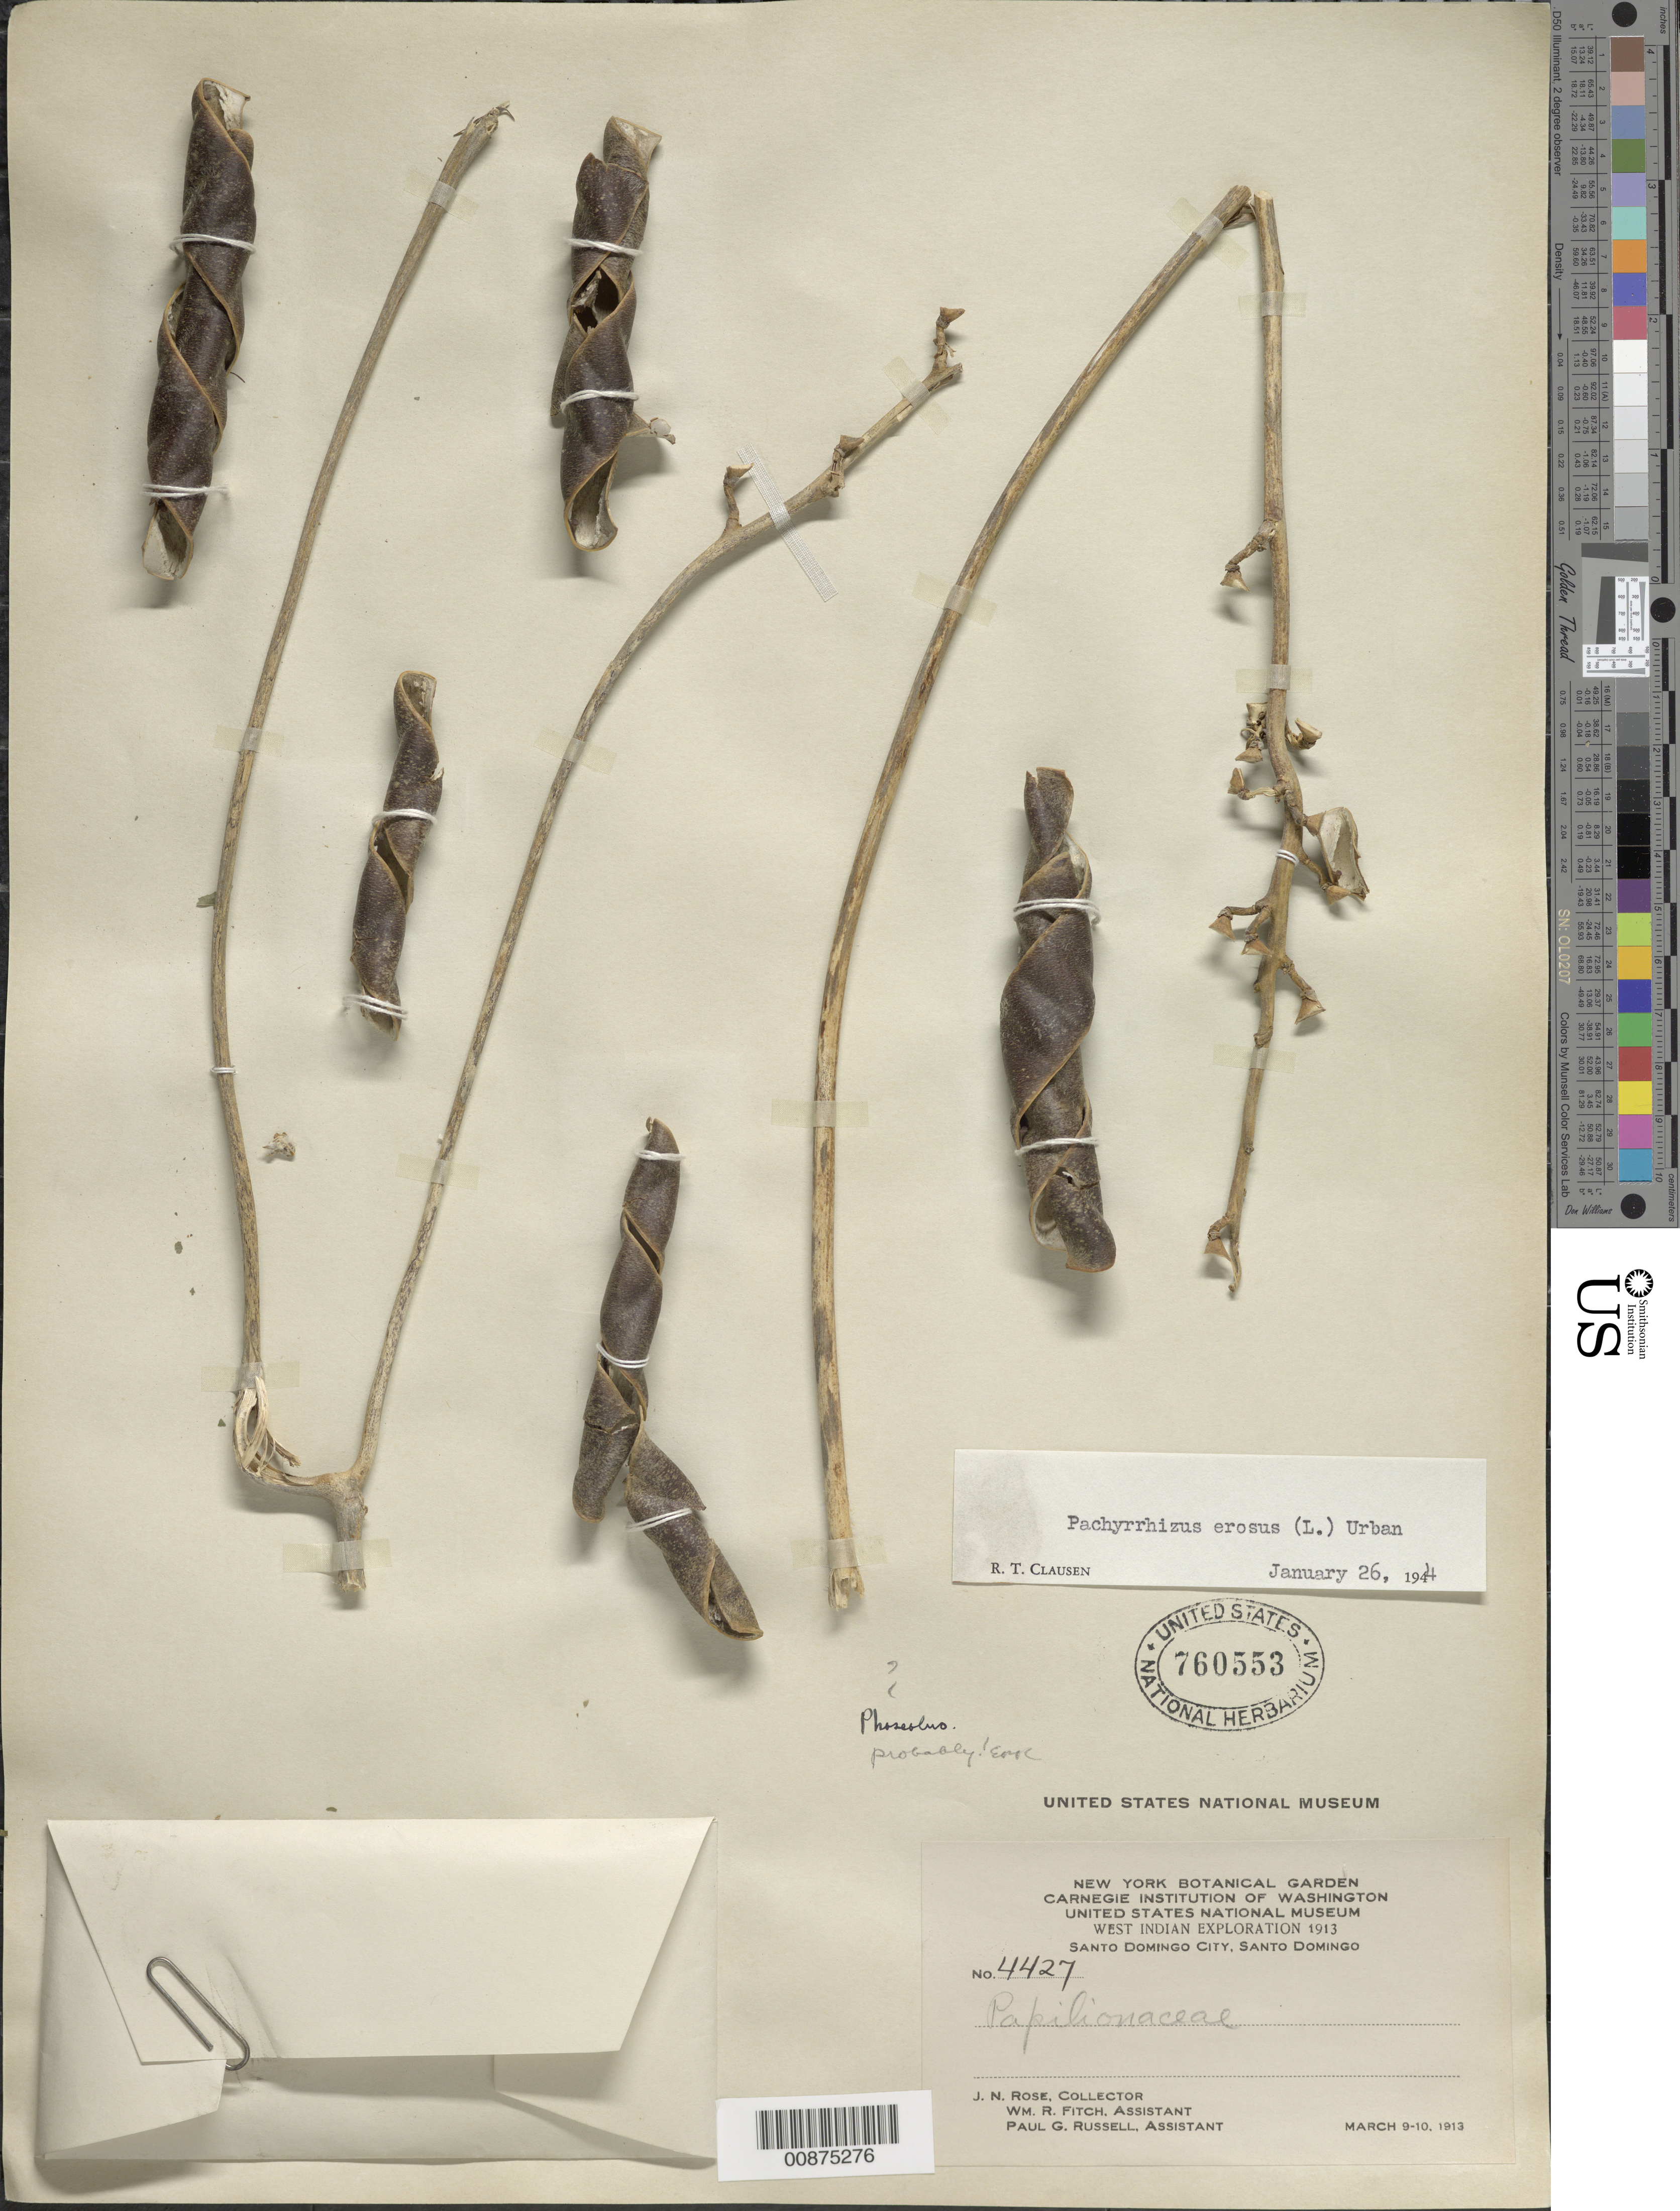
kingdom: Plantae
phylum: Tracheophyta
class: Magnoliopsida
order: Fabales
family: Fabaceae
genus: Pachyrhizus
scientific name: Pachyrhizus erosus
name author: (L.) Urb.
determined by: Clausen, R. T.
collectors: J. N. Rose, W. R. Fitch & P. G. Russell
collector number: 4427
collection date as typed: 09 Mar 1913 to 10 Mar 1913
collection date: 1913-03-09/1913-03-10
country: Dominican Republic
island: Hispaniola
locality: Santo Domingo City, Santo Domingo.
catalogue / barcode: US 760553